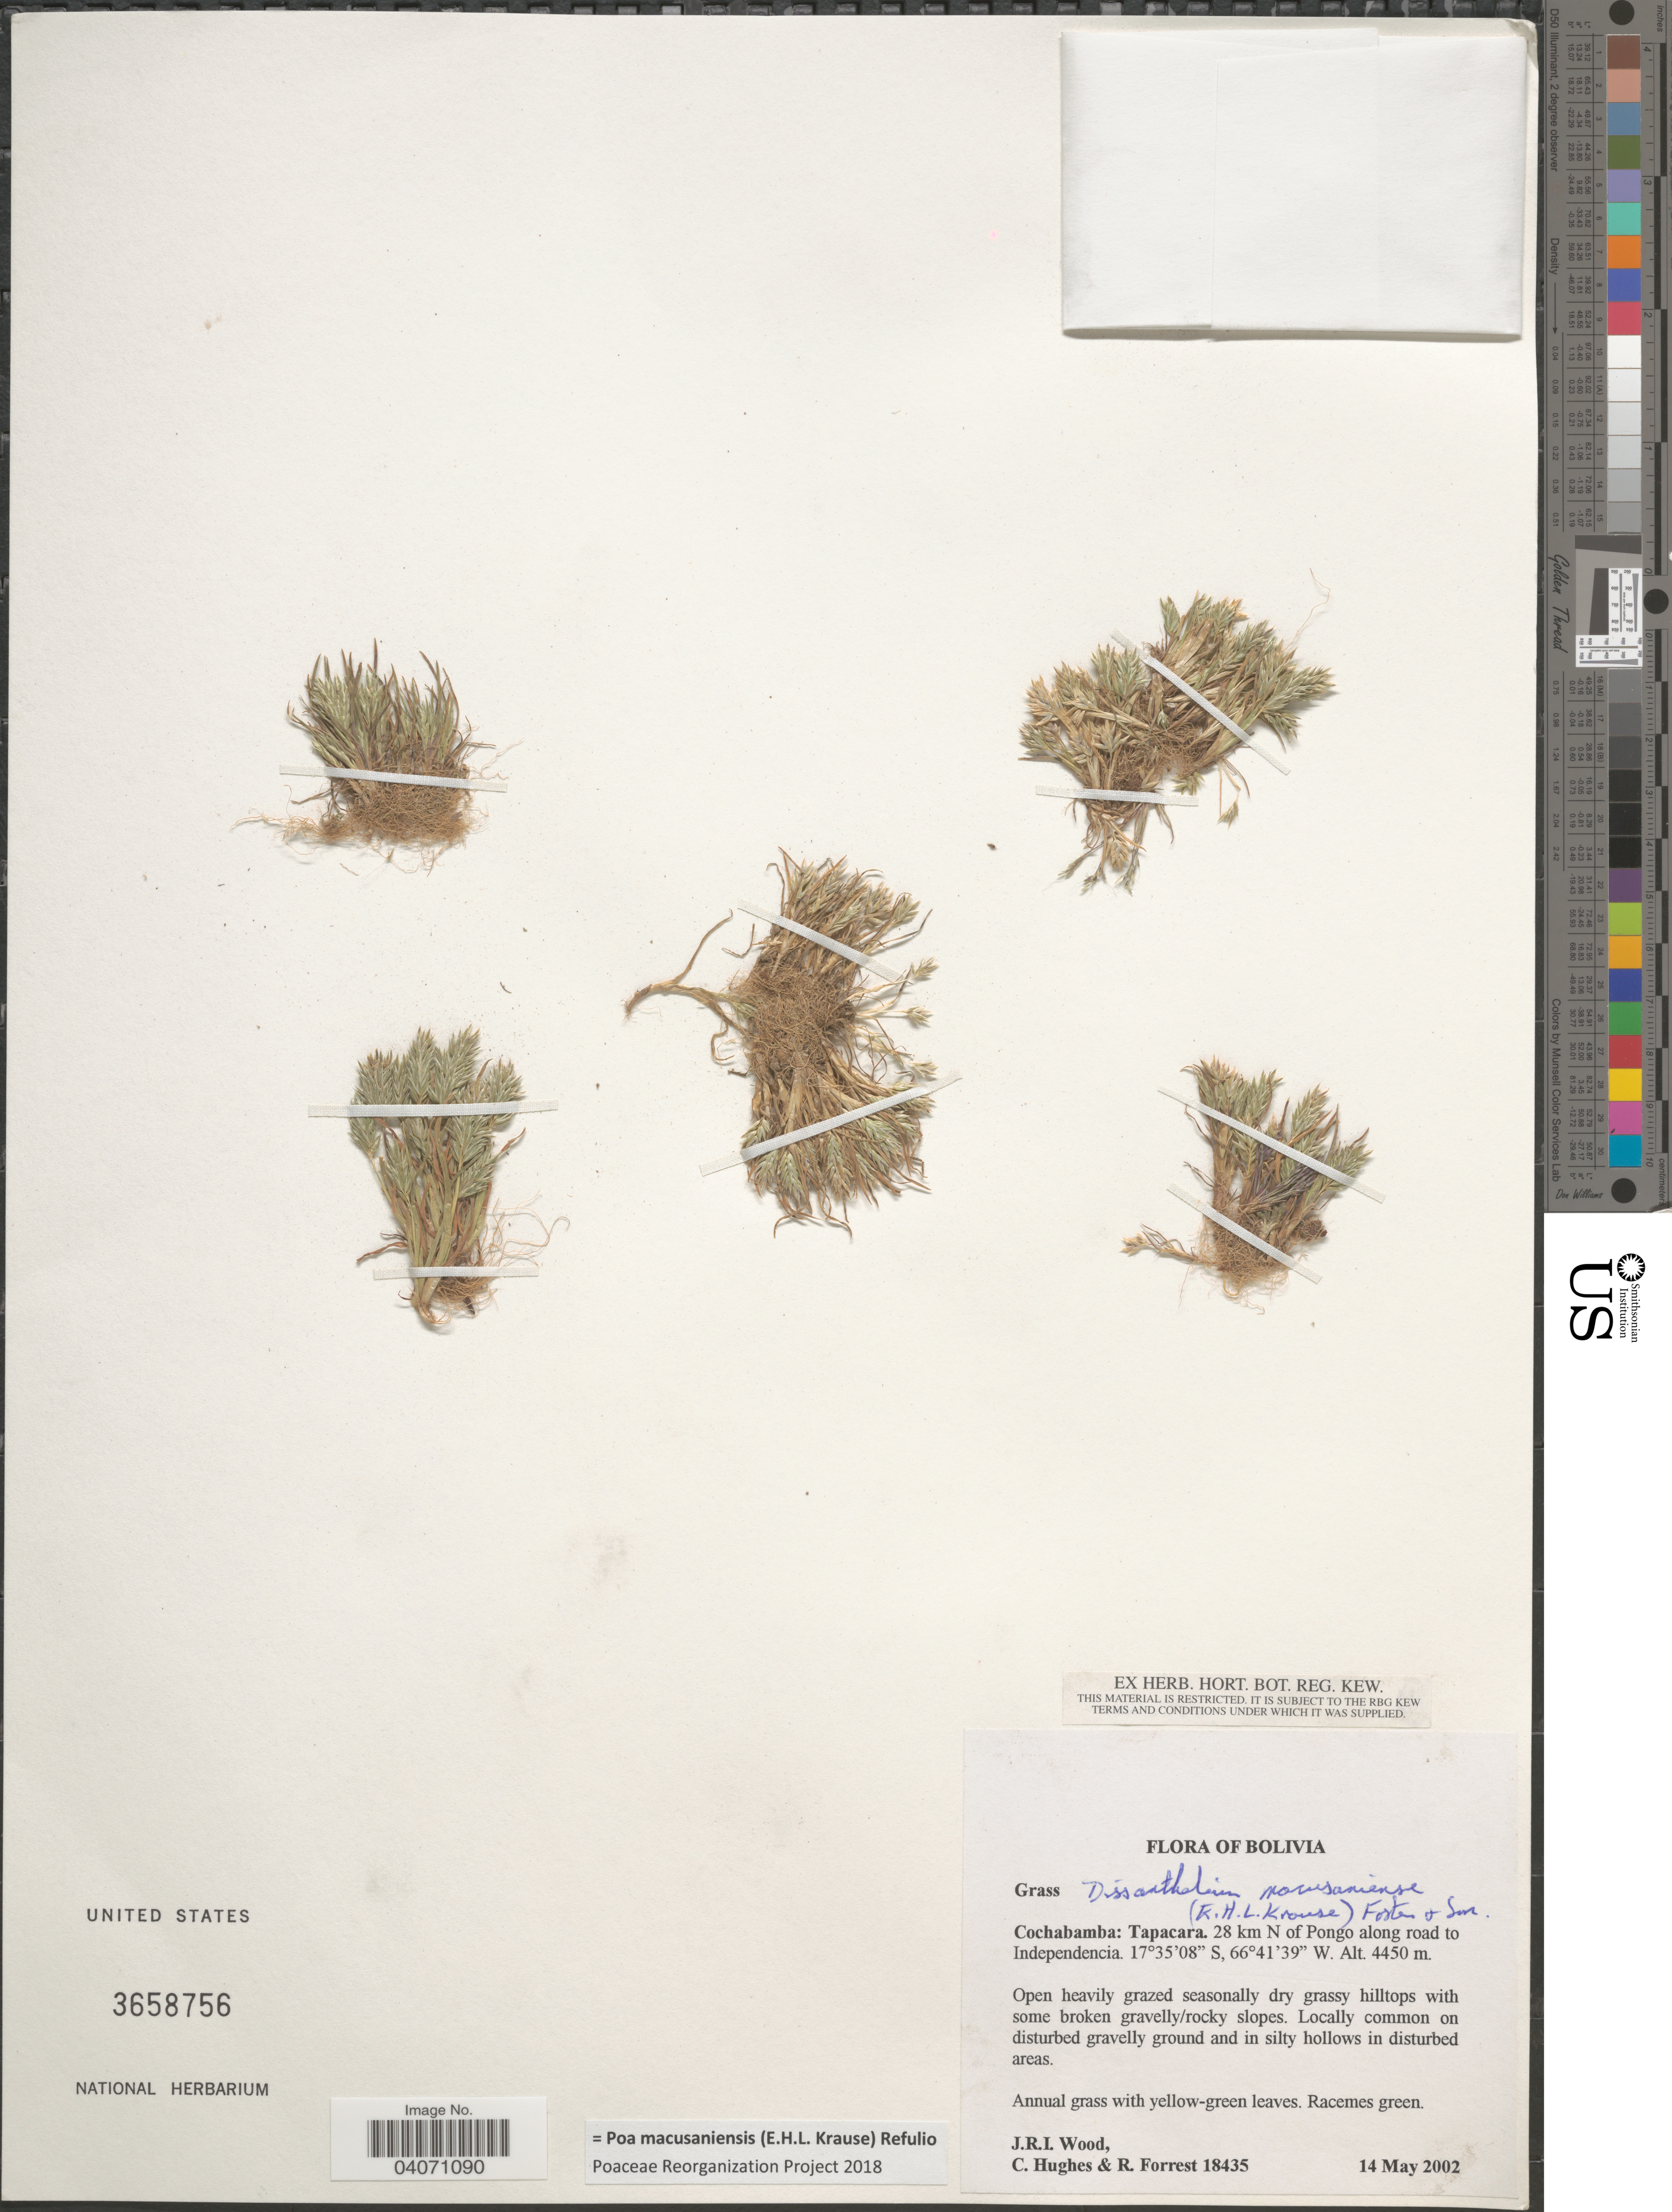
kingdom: Plantae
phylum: Tracheophyta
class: Liliopsida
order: Poales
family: Poaceae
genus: Poa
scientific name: Poa macusaniensis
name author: (E.H.L. Krause) Refulio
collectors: J. R. I. Wood, C. E. Hughes & R. Forrest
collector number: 18435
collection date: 2002-05-14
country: Bolivia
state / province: Cochabamba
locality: Tapacara. 28 km N of Pongo along road to Independencia.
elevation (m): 4450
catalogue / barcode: US 3658756